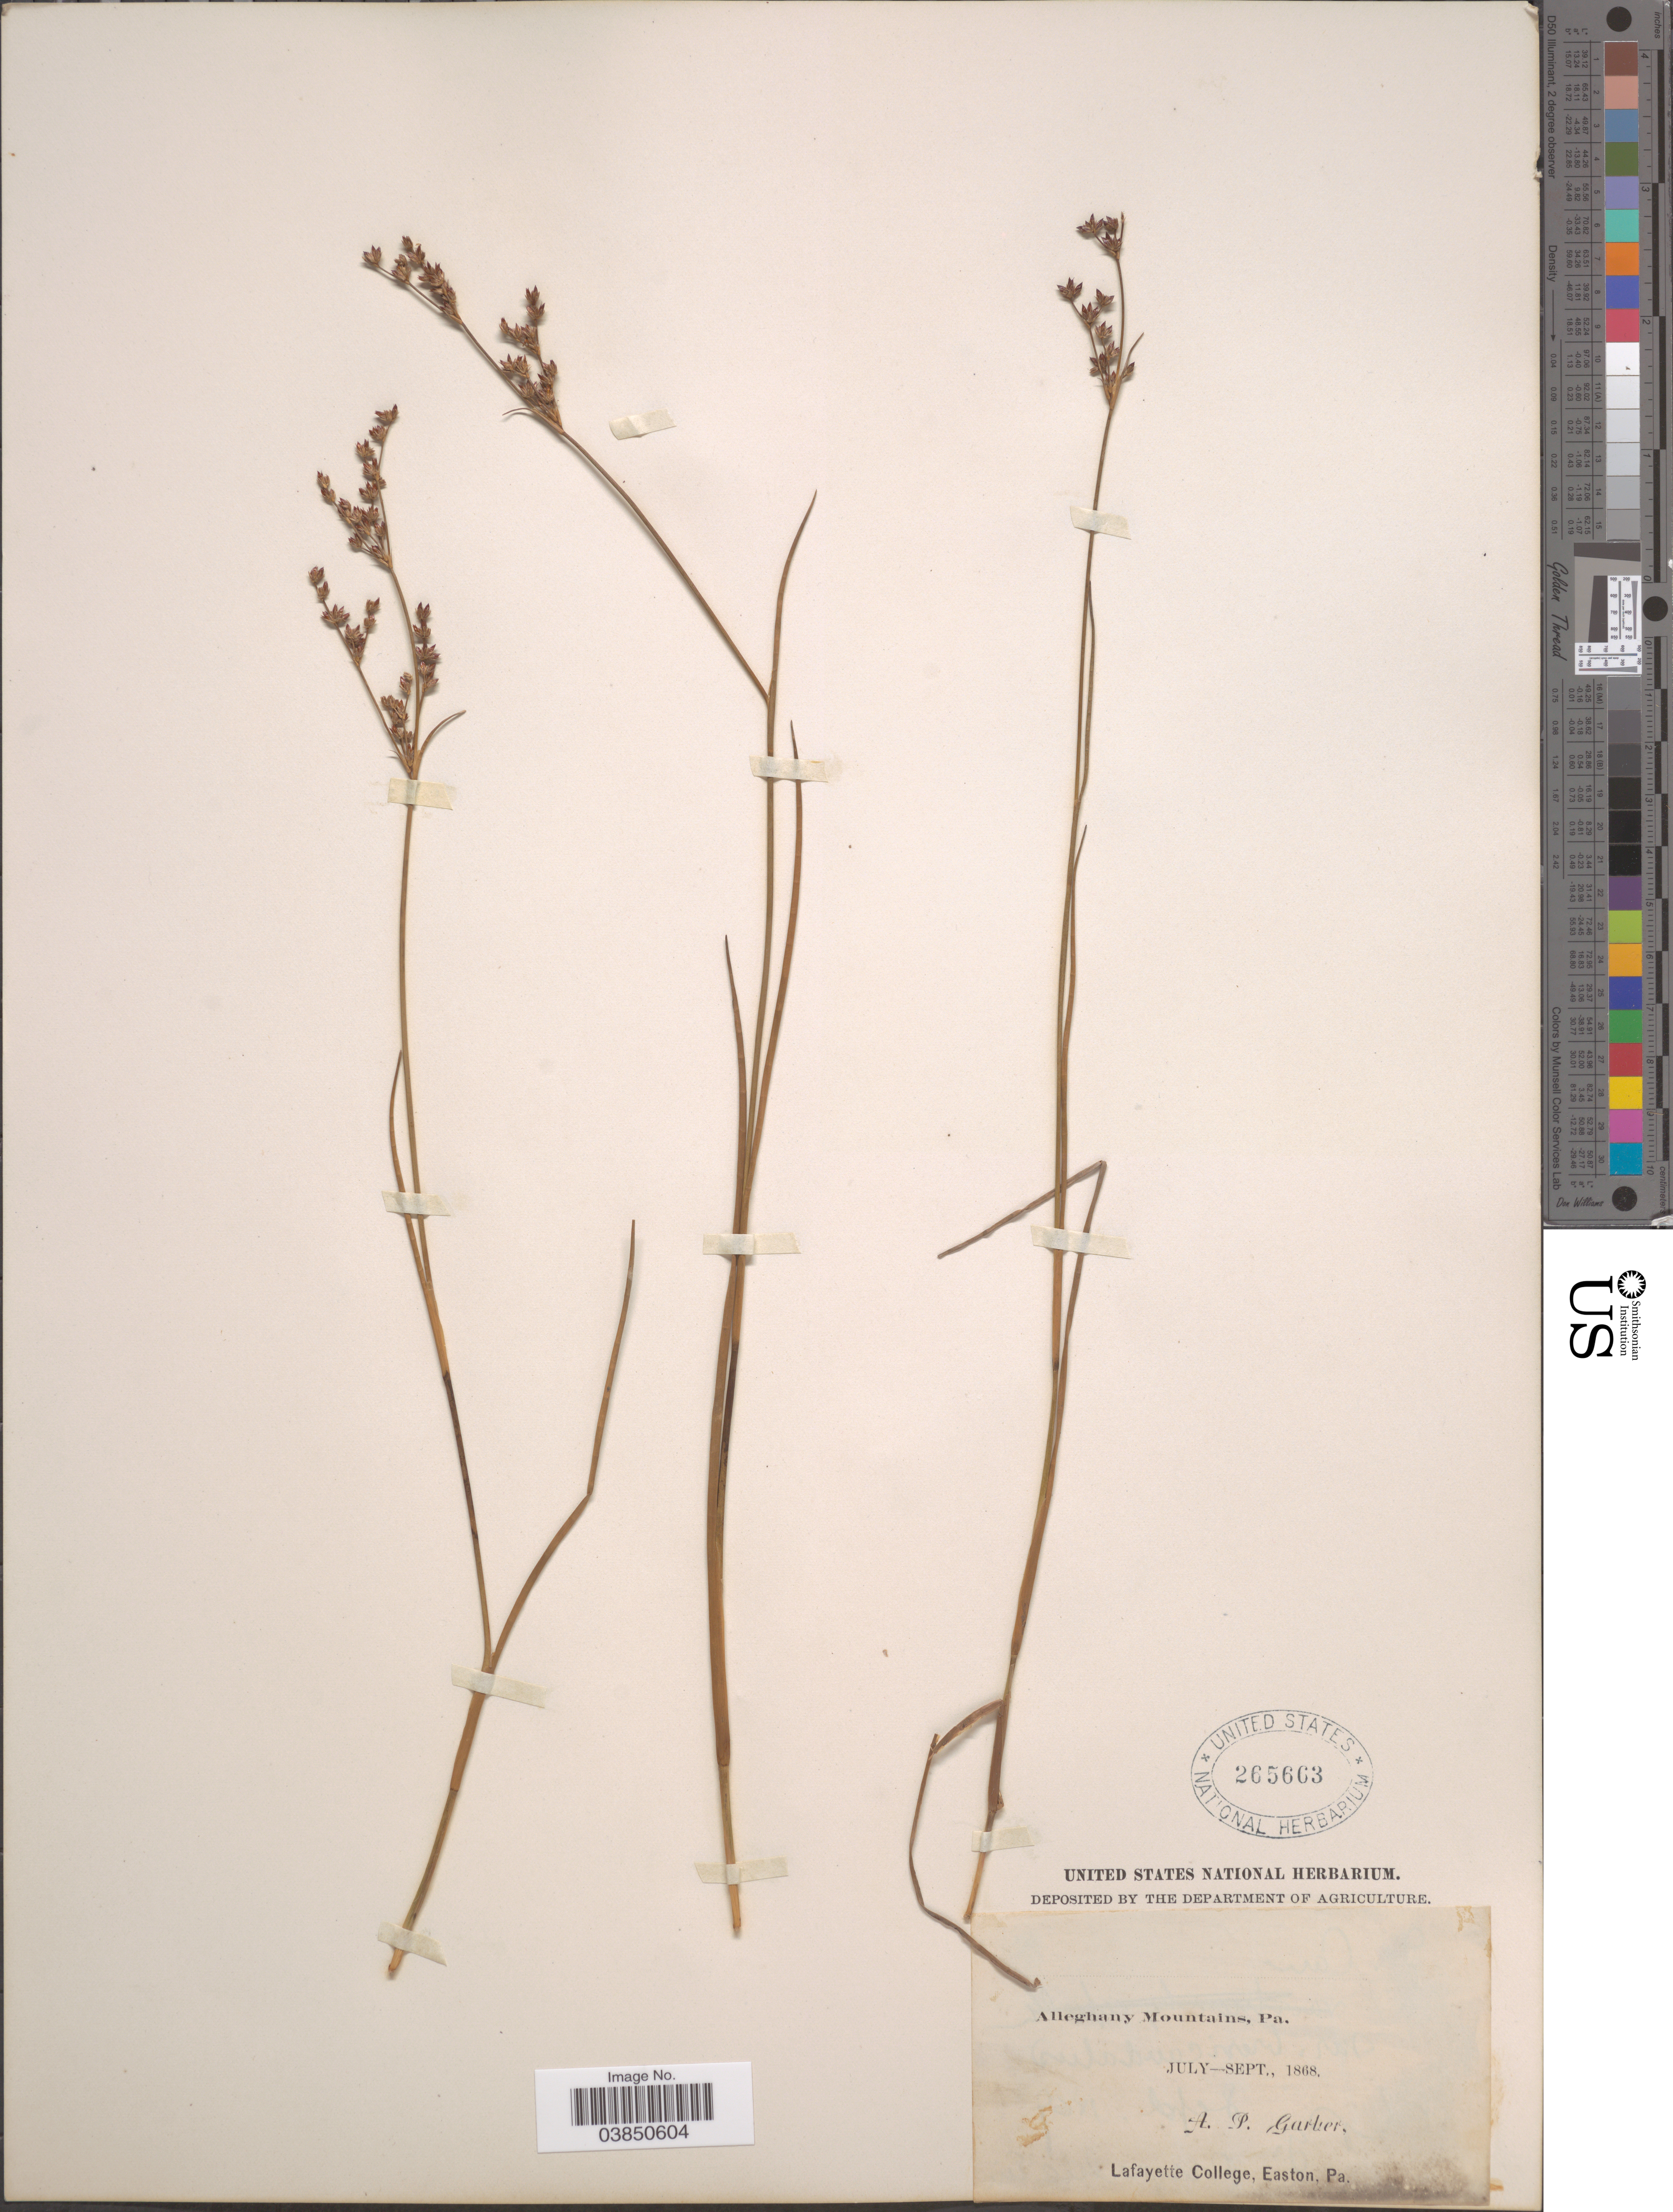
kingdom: Plantae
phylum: Tracheophyta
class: Liliopsida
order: Poales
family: Juncaceae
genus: Juncus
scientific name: Juncus brachycephalus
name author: (Engelm.) Buchenau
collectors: A. P. Garber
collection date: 1868-07/1868-09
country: United States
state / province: Pennsylvania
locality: Alleghany Mountains.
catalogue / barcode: US 265663